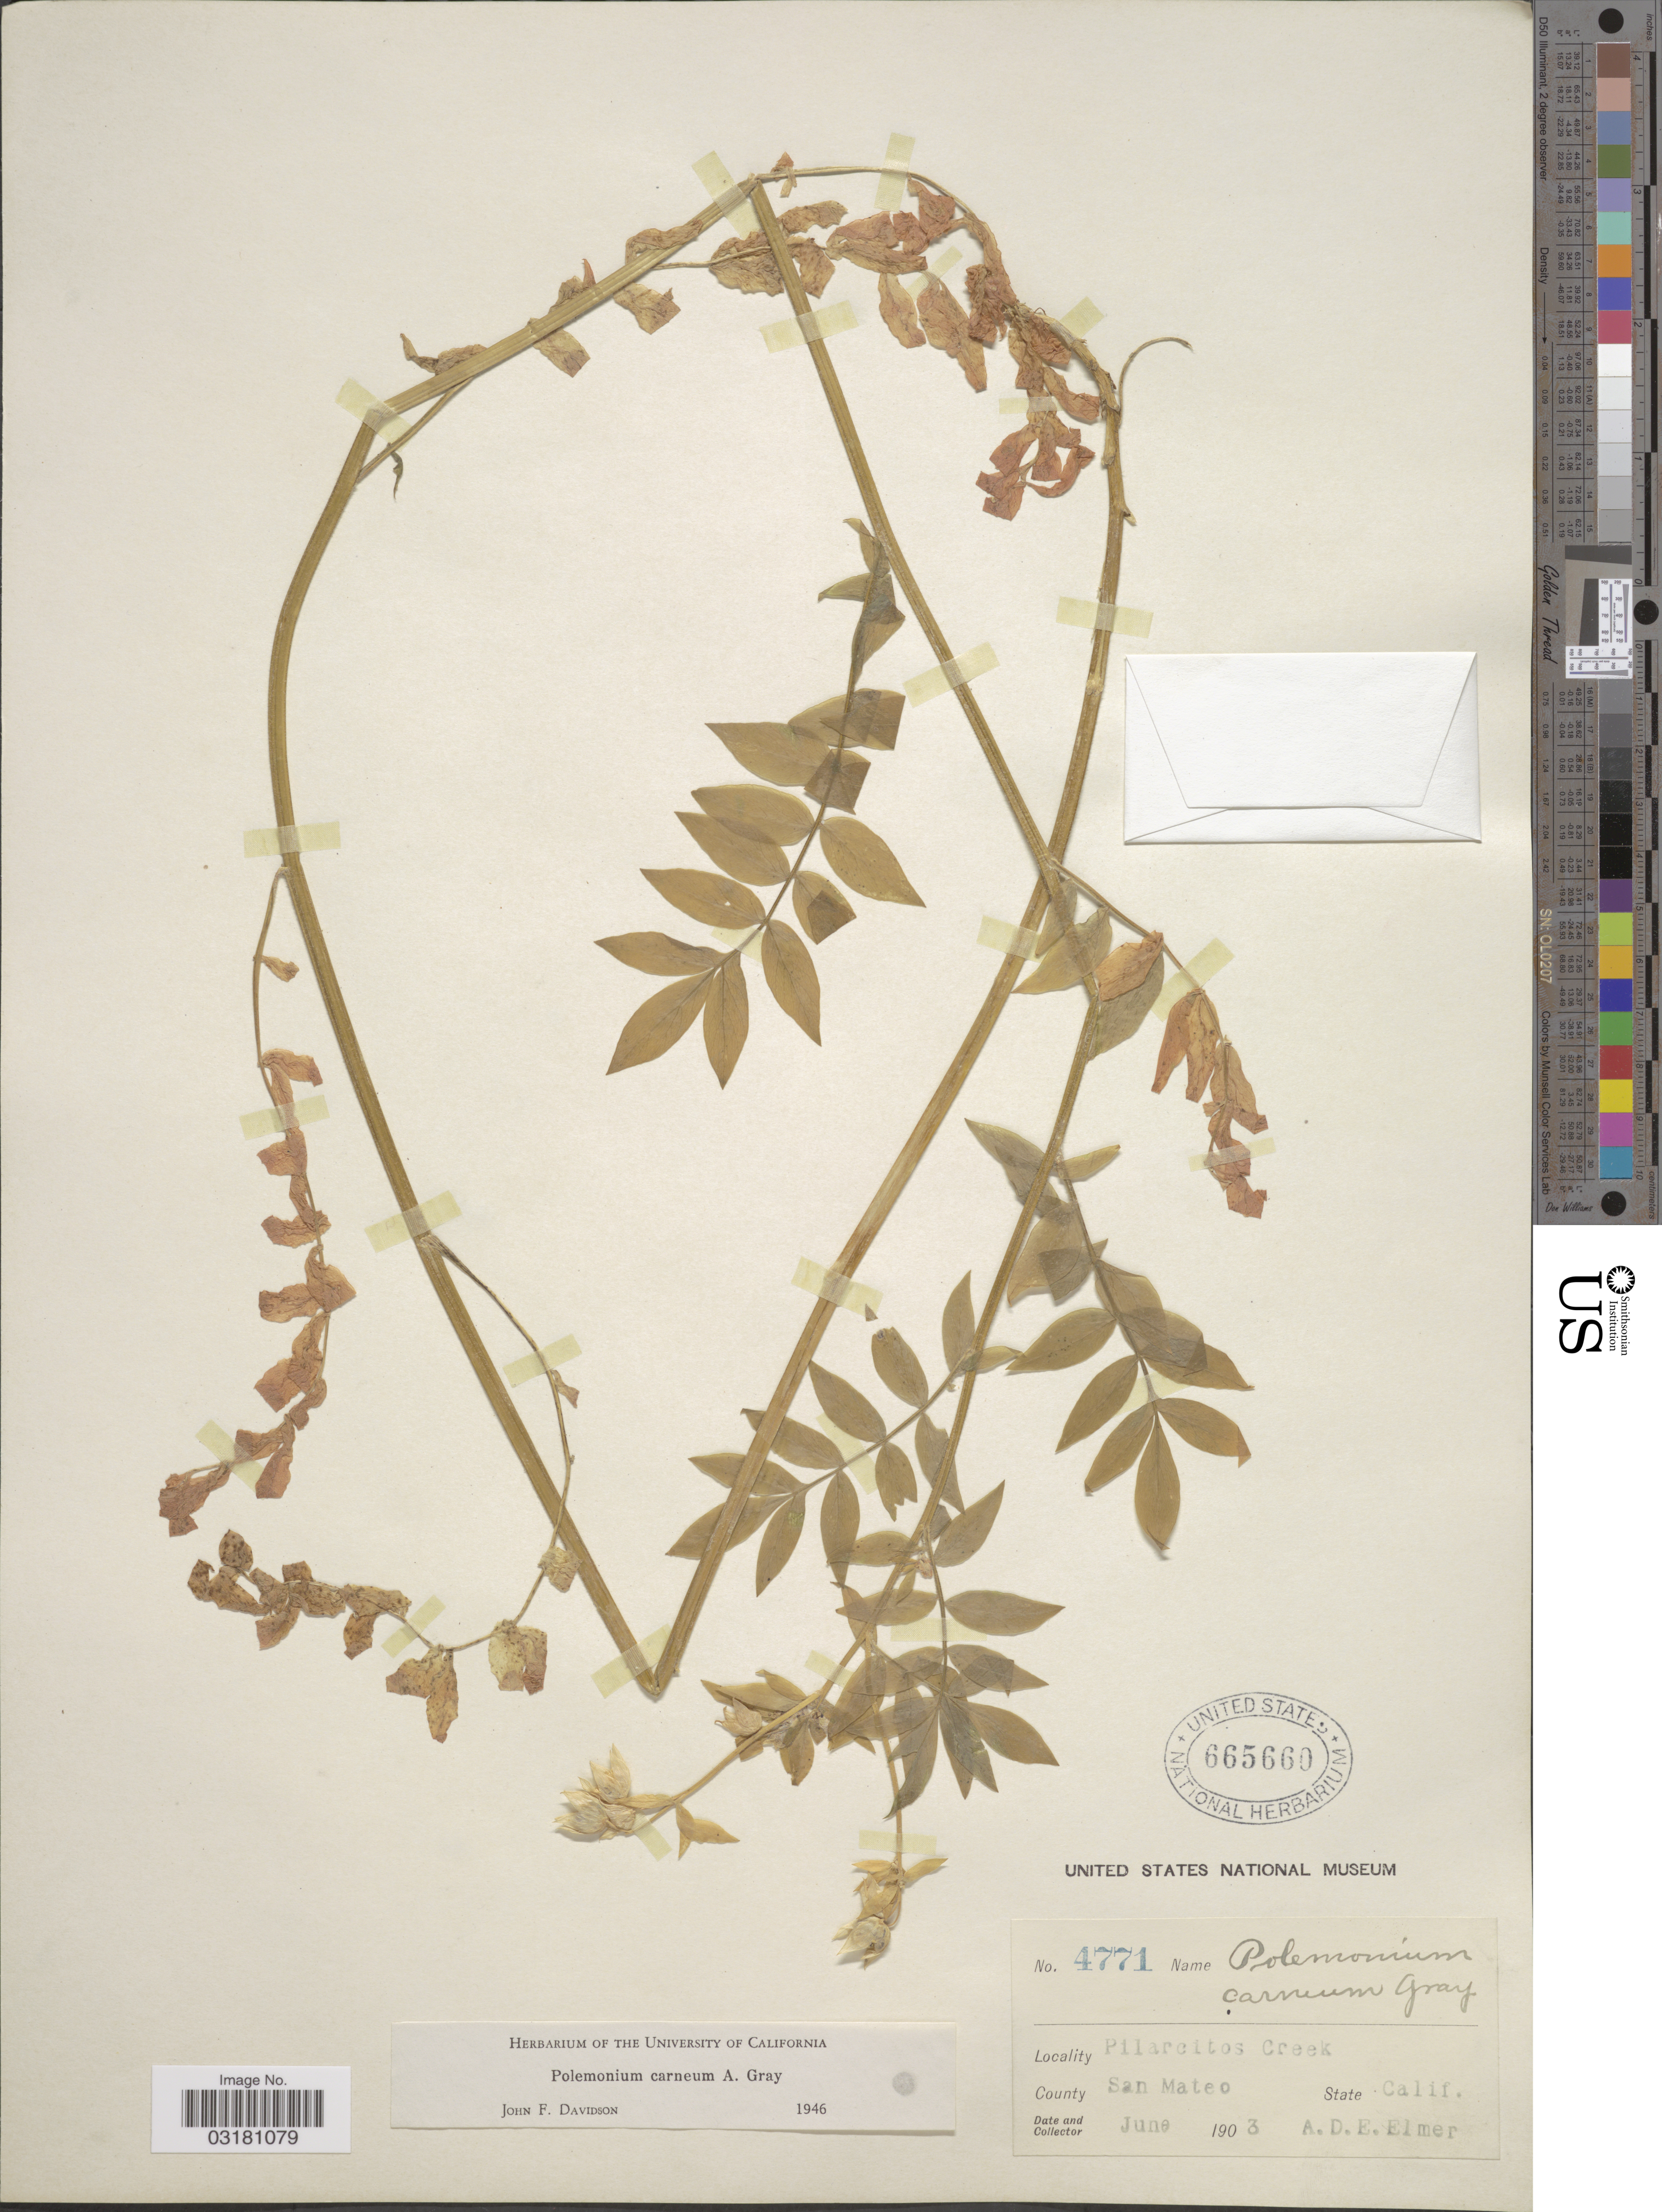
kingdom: Plantae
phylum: Tracheophyta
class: Magnoliopsida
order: Ericales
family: Polemoniaceae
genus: Polemonium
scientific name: Polemonium carneum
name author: A. Gray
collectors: A. D. E. Elmer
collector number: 4771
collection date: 1903-06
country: United States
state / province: California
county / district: San Mateo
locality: Pilarcitos Creek. County San Mateo.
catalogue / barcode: US 665660